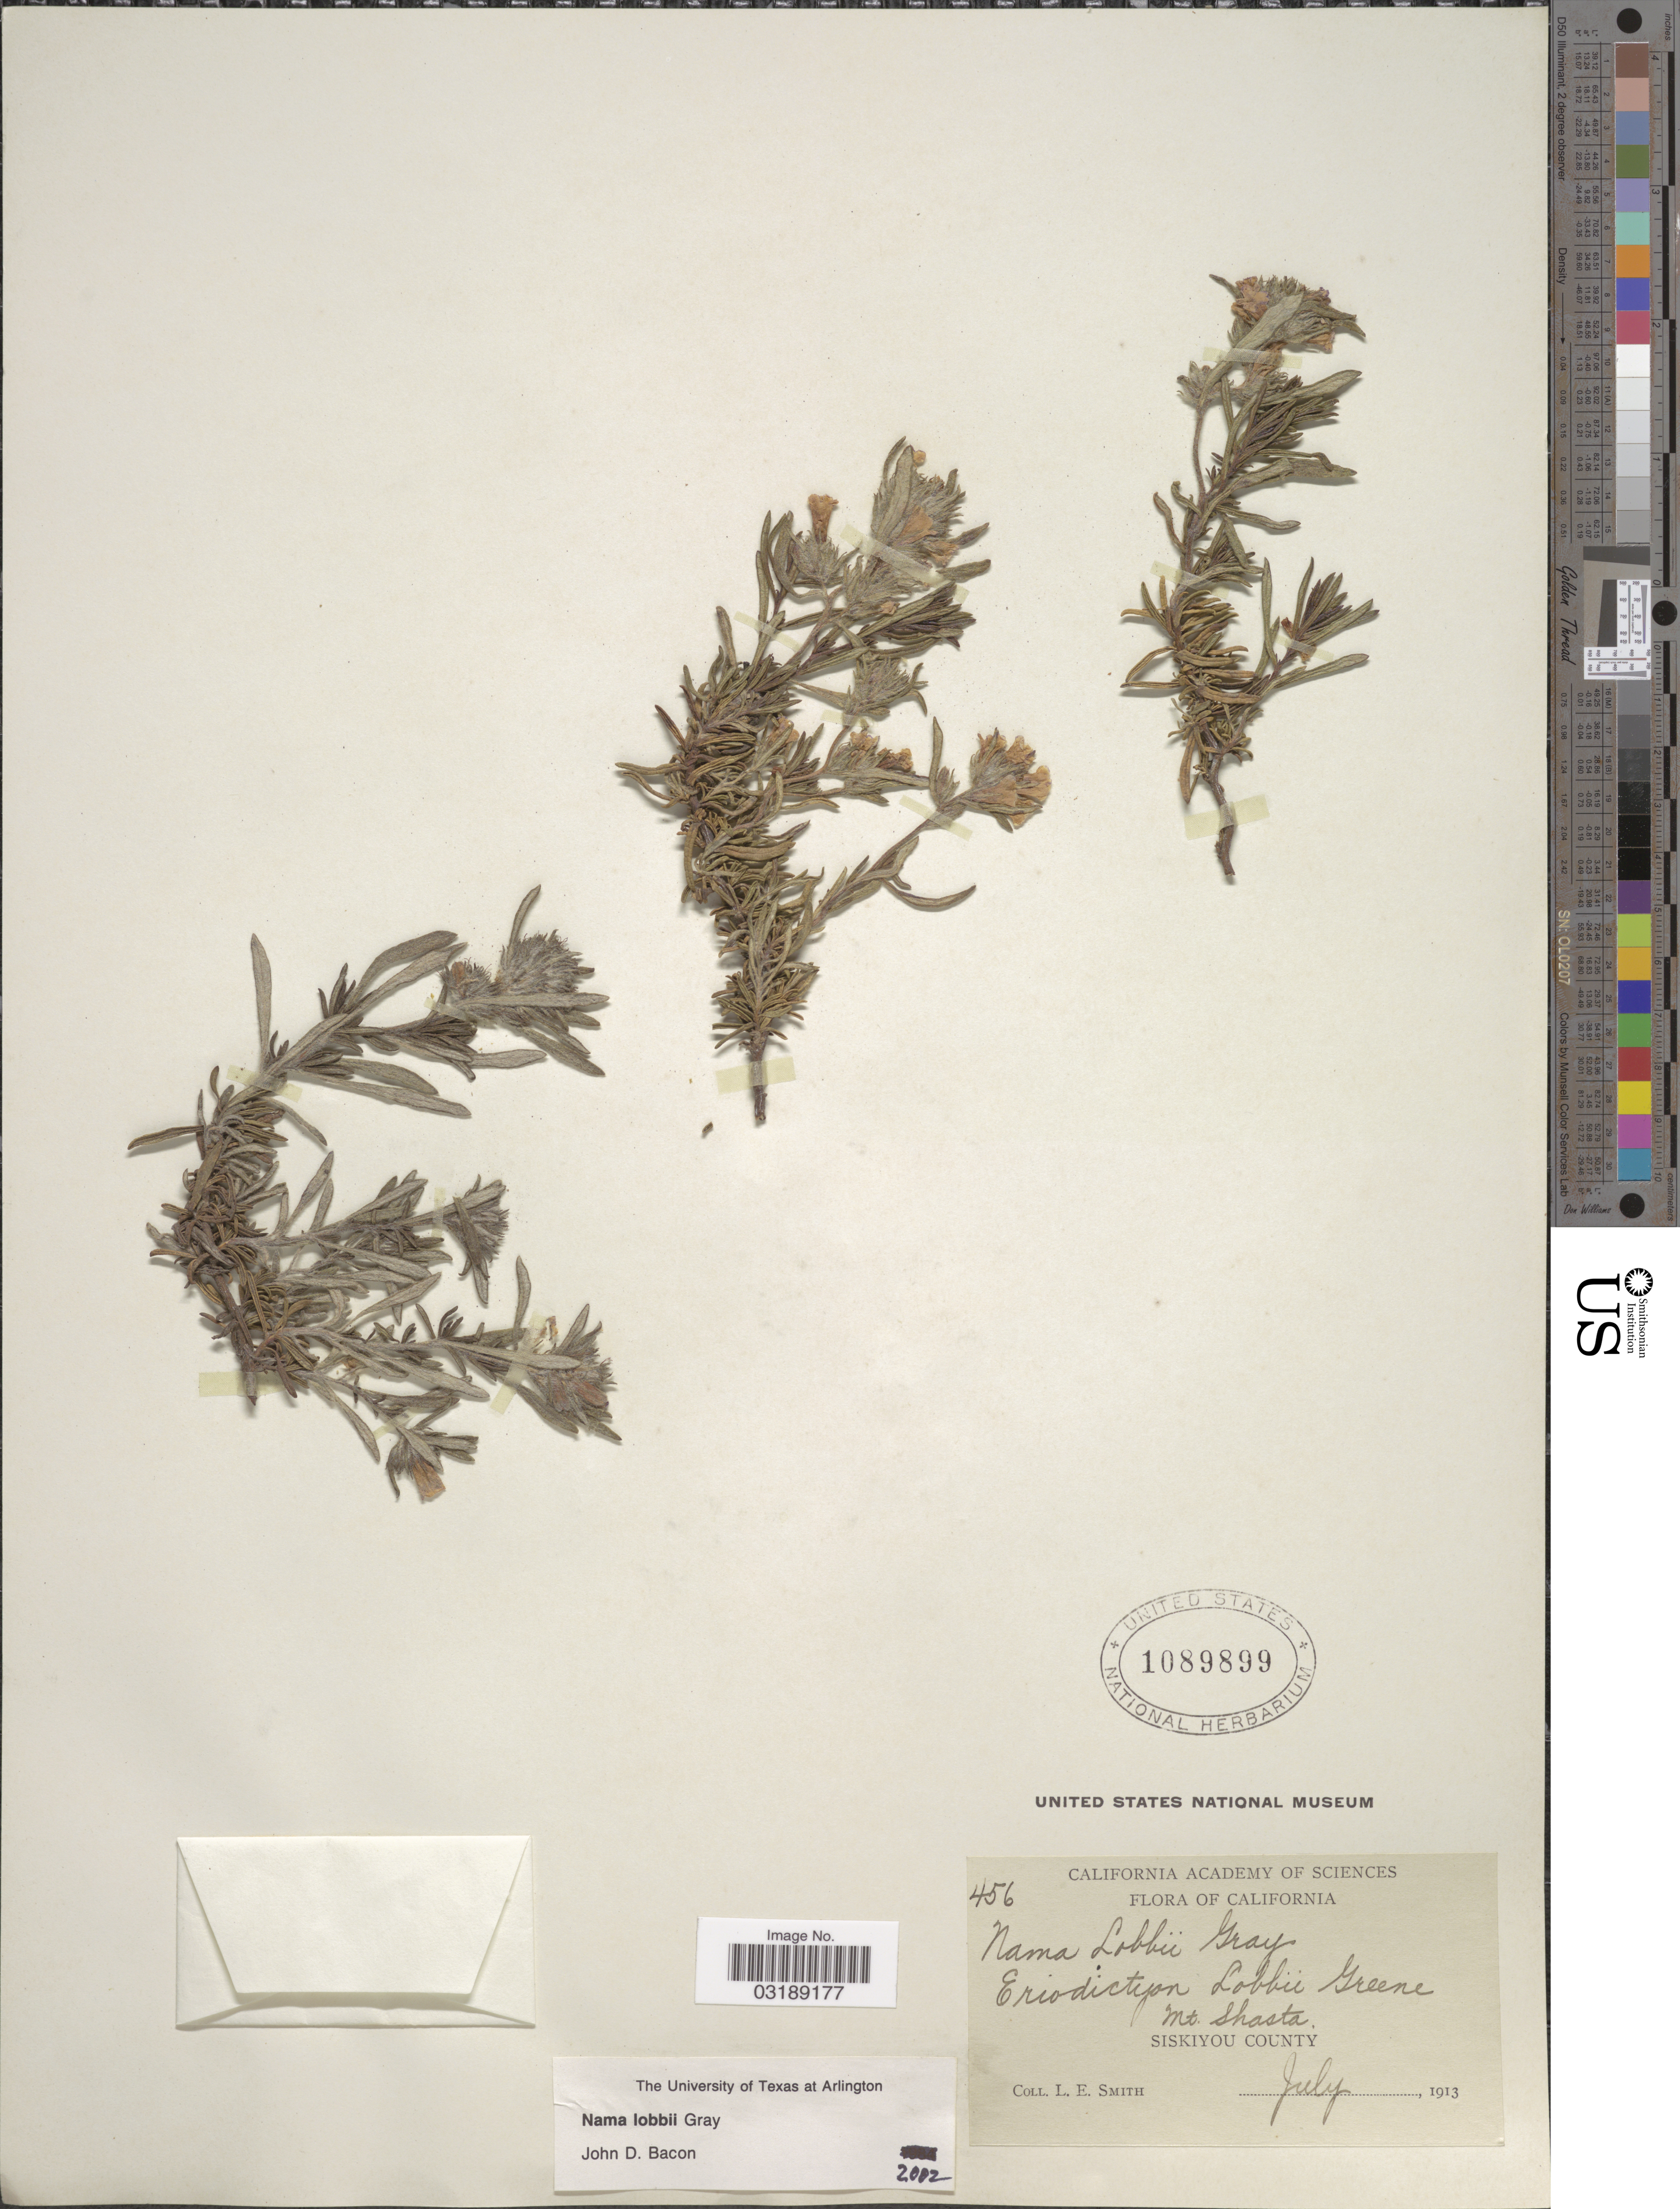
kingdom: Plantae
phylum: Tracheophyta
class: Magnoliopsida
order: Boraginales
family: Namaceae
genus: Nama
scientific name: Nama lobbii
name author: A. Gray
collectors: L. E. Smith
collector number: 456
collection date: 1913-07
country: United States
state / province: California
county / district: Siskiyou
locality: Mt. Shasta, Siskiyou County.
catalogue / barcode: US 1089899